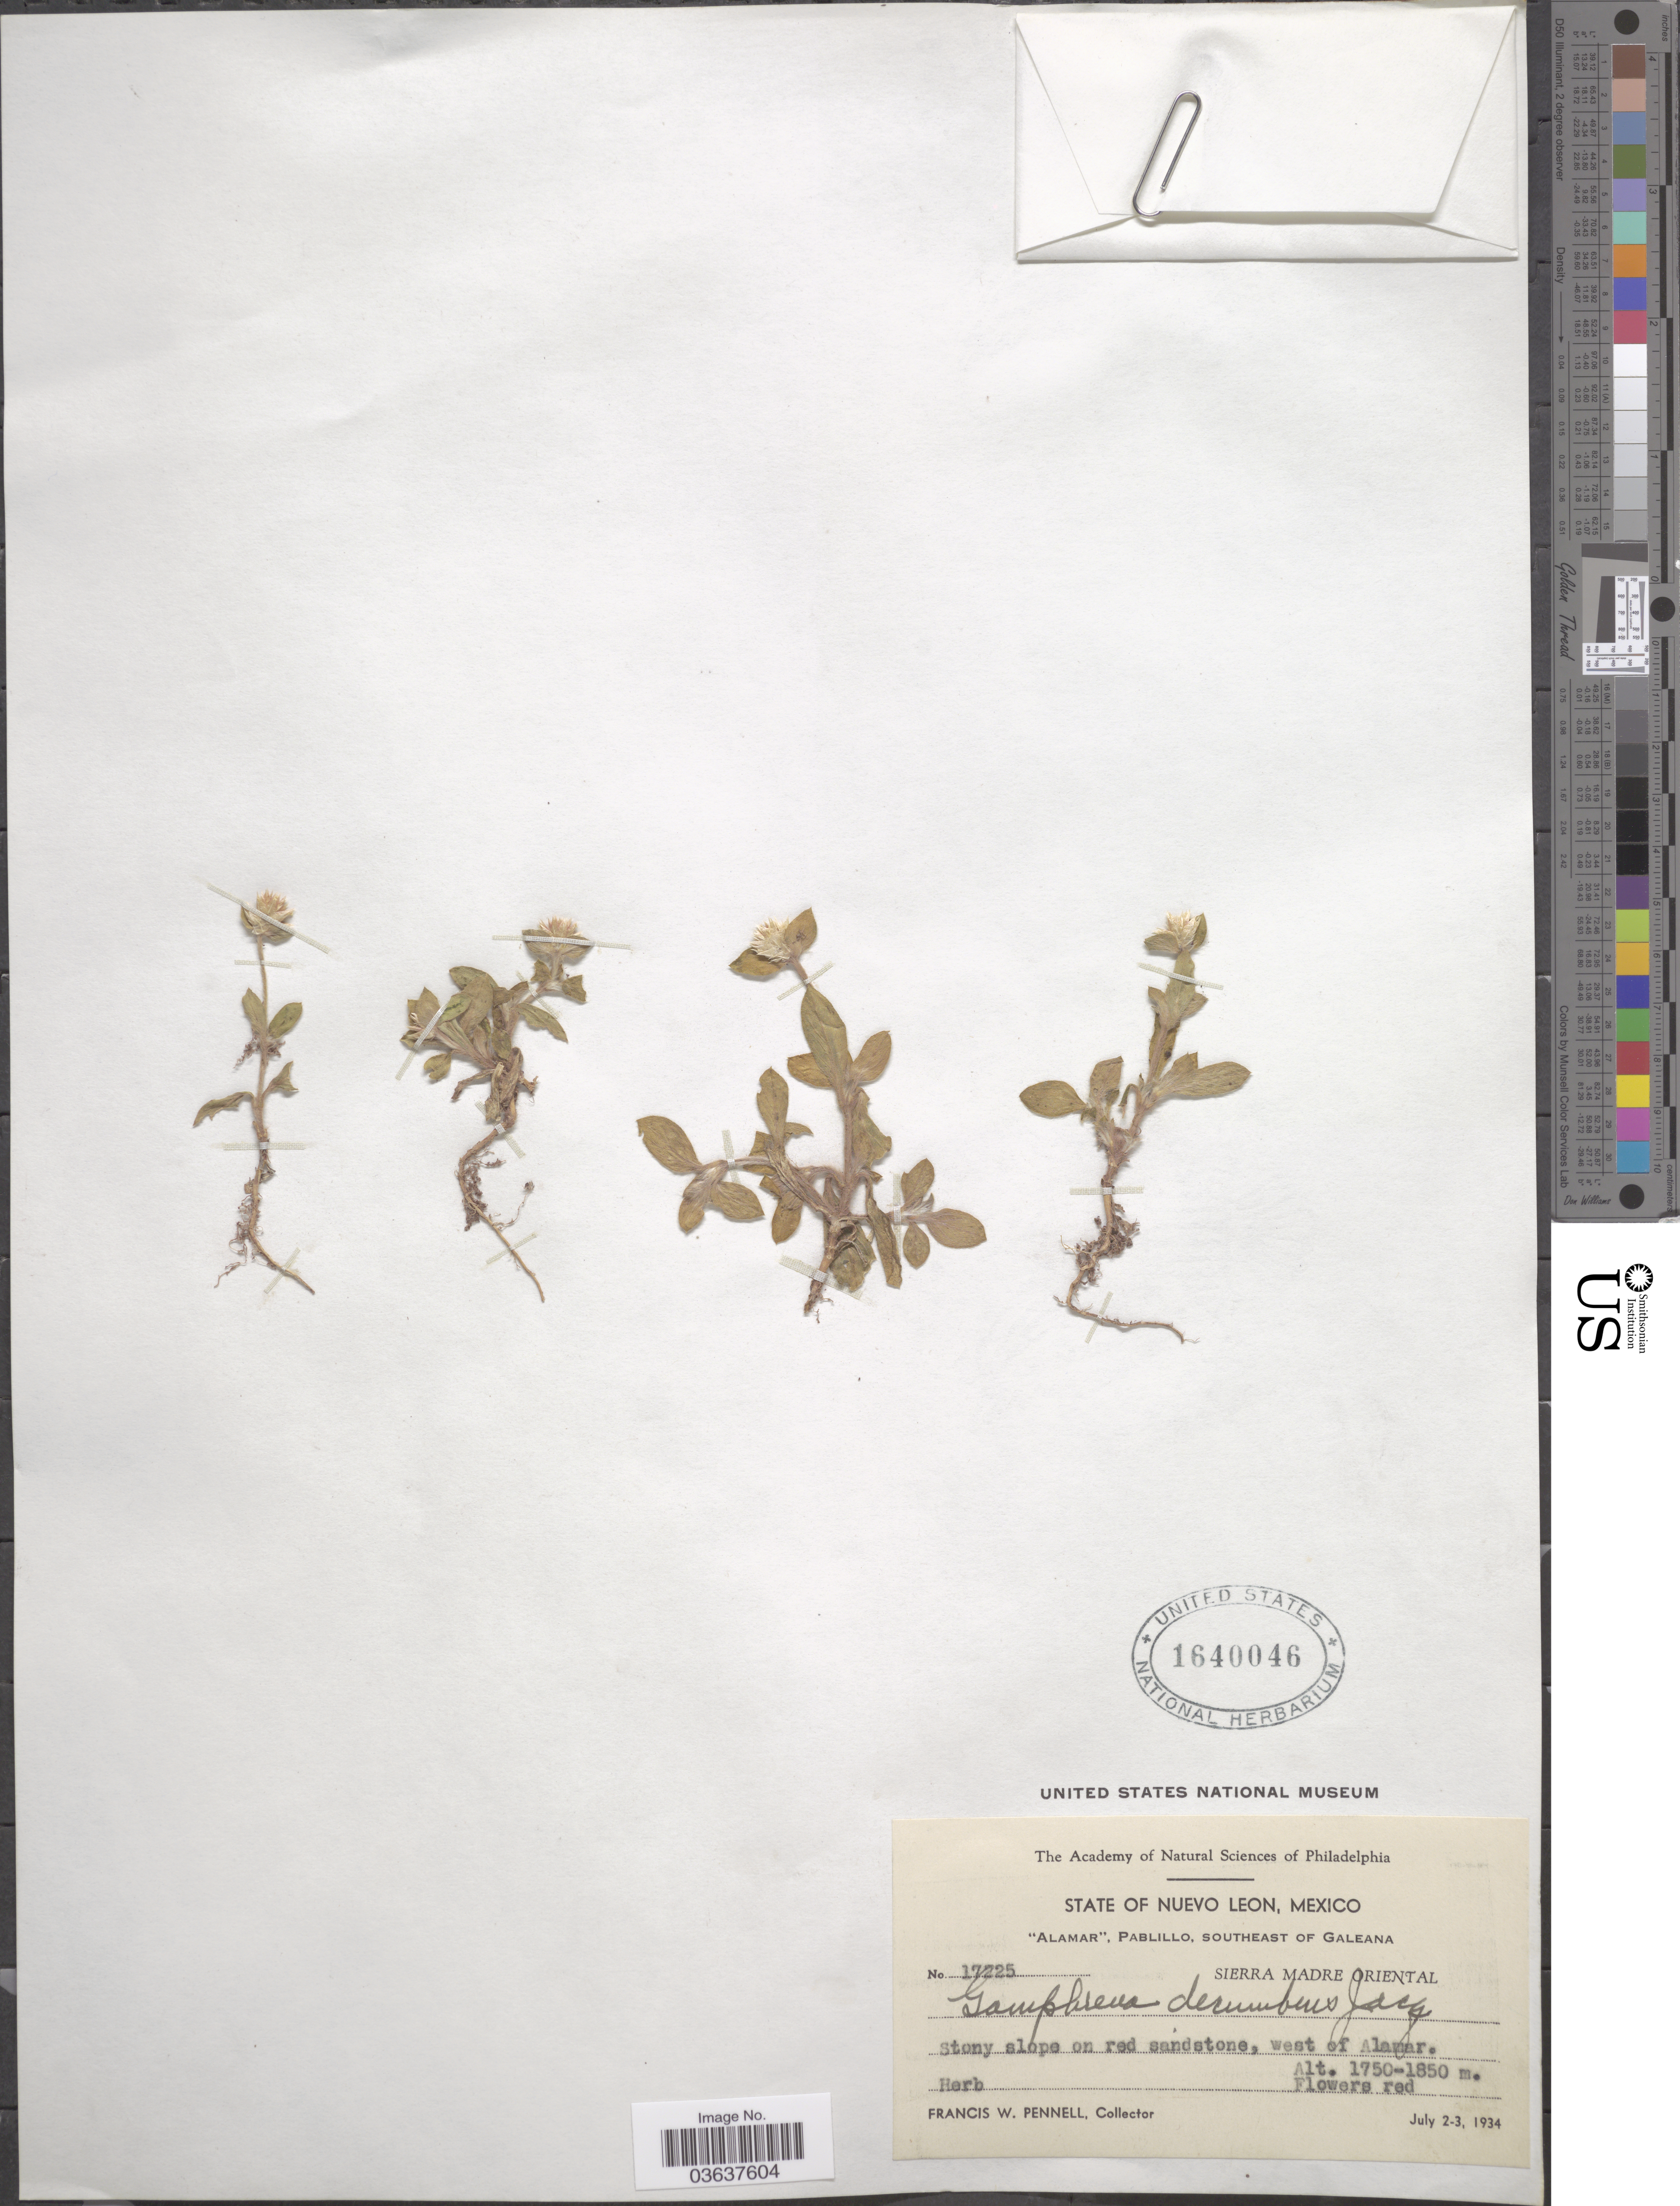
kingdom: Plantae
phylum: Tracheophyta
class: Magnoliopsida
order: Caryophyllales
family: Amaranthaceae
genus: Gomphrena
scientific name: Gomphrena decumbens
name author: Jacq.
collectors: F. W. Pennell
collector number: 17225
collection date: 1934-07-02/1934-07-03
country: Mexico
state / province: Nuevo León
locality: Alamar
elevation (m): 1750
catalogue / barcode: US 1640046